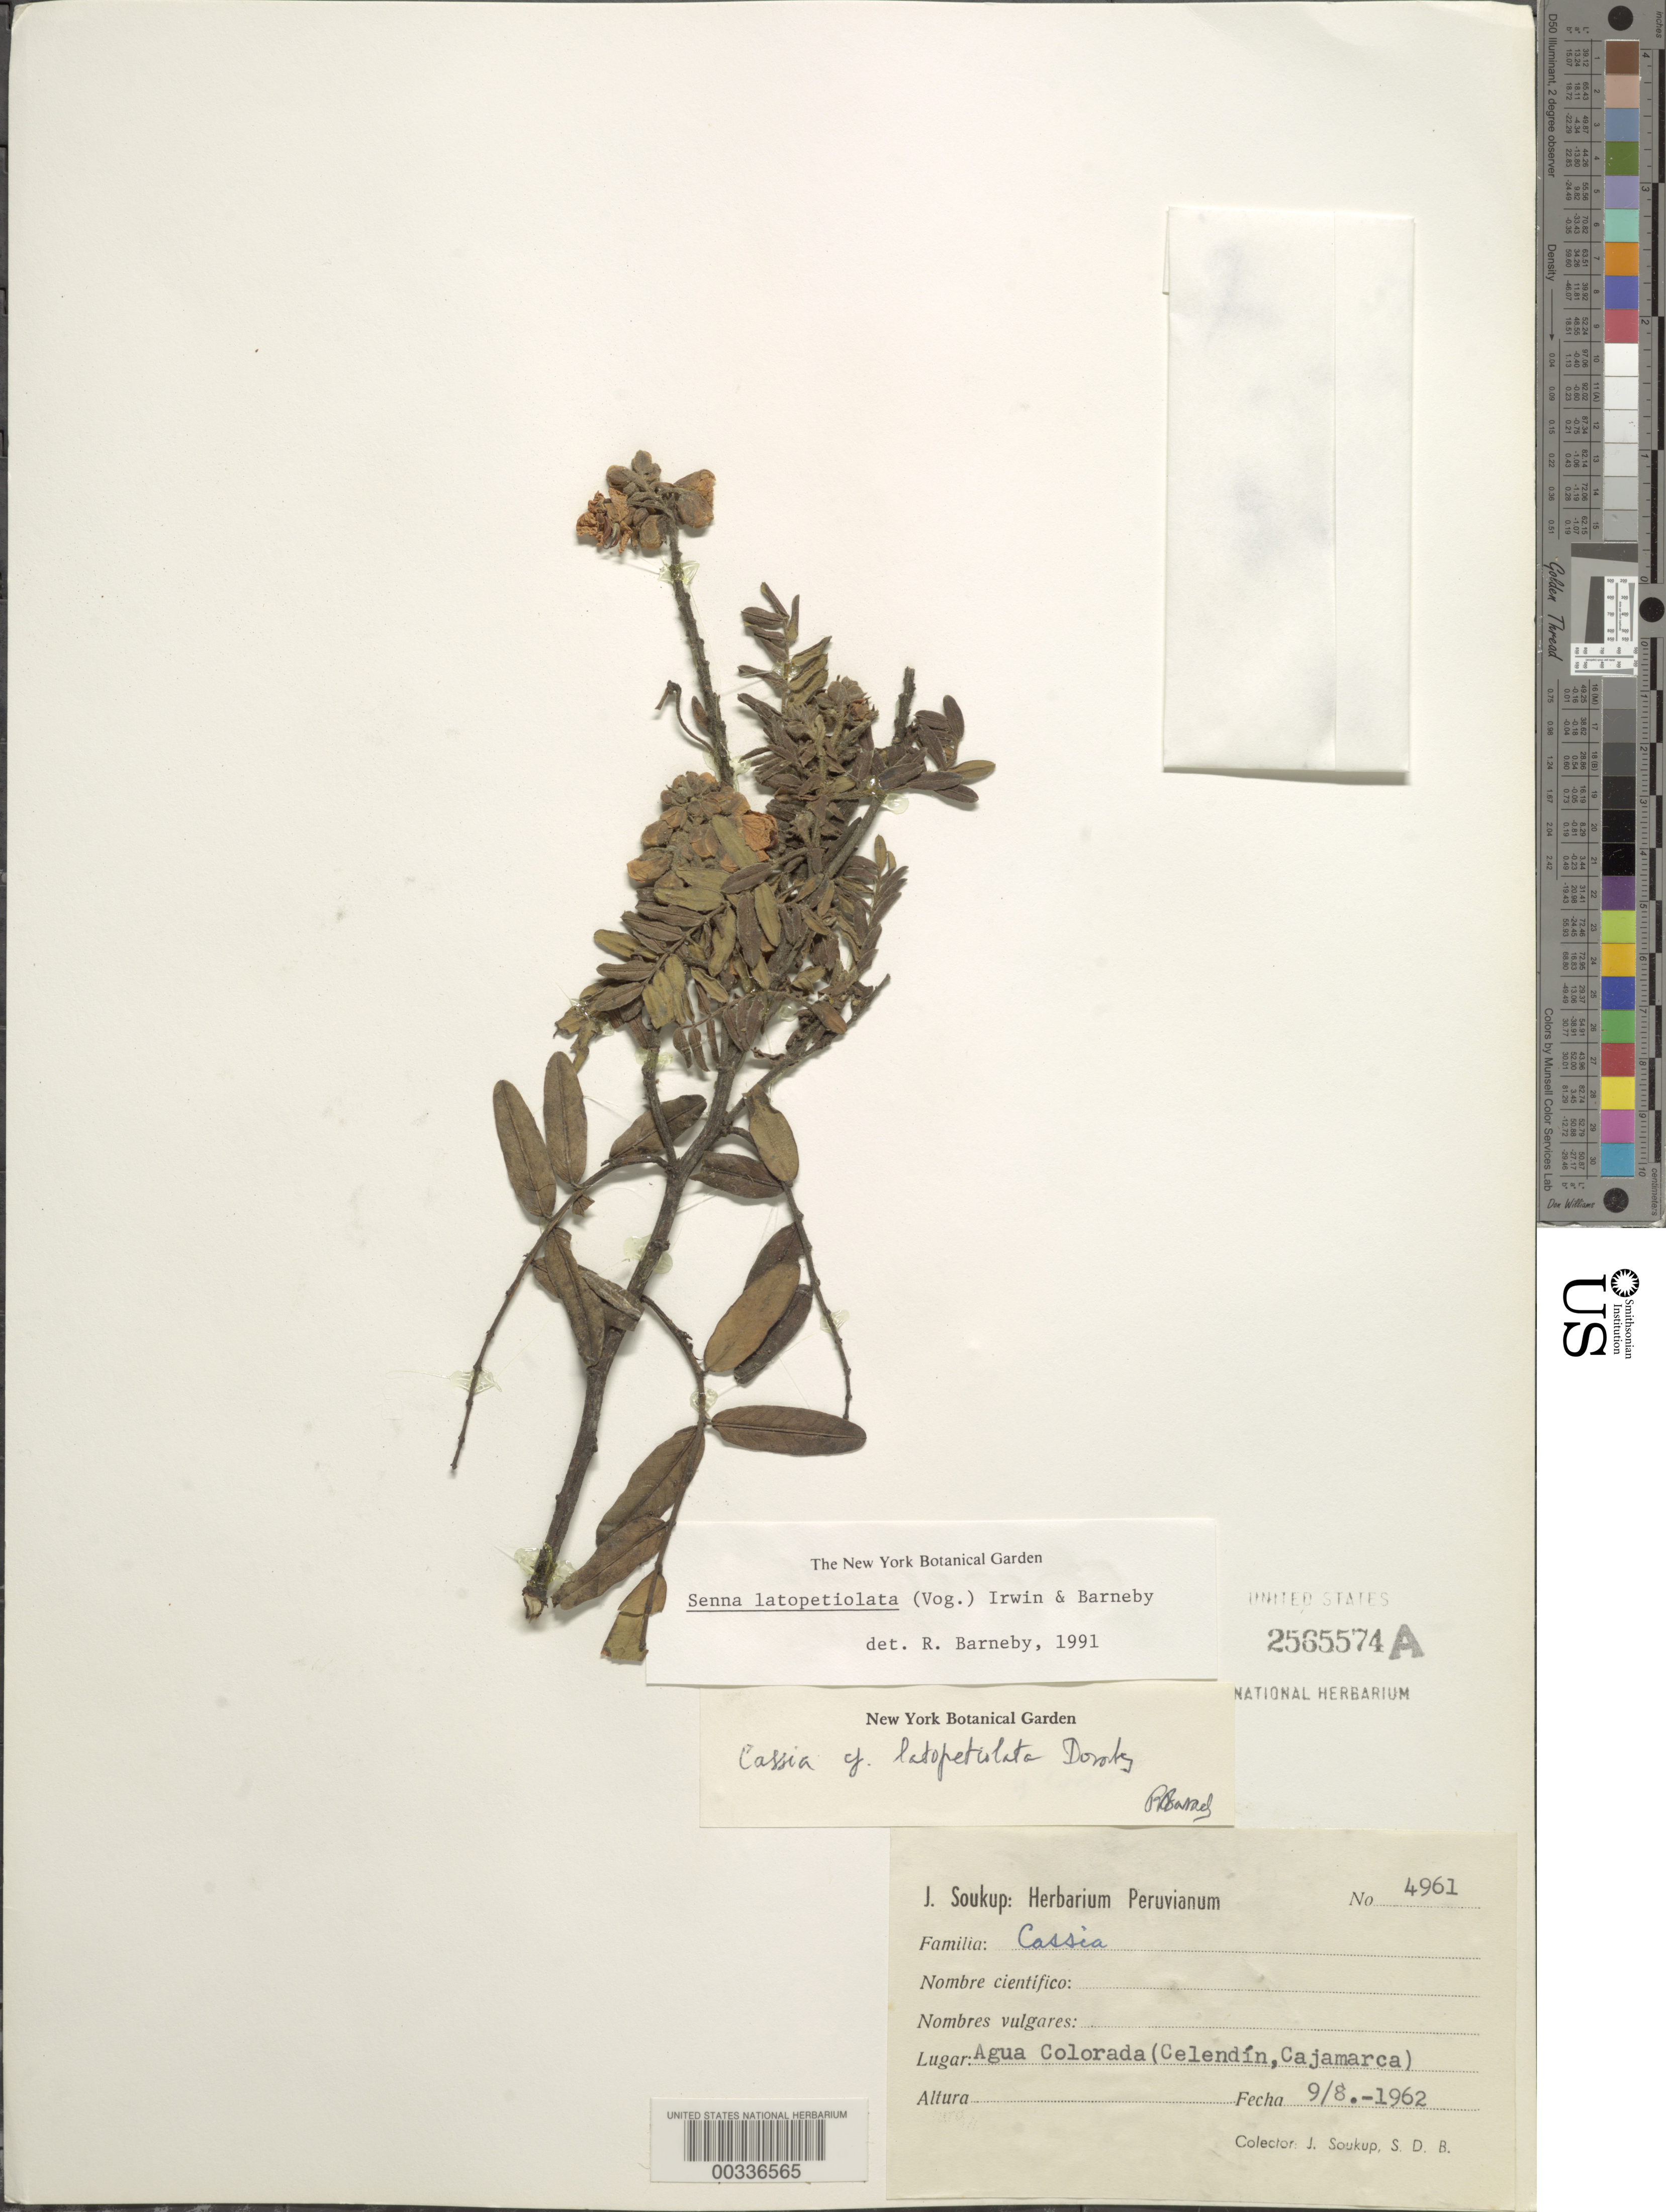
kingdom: Plantae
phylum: Tracheophyta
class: Magnoliopsida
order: Fabales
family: Fabaceae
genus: Senna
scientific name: Senna latopetiolata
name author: (Vogel) H.S. Irwin & Barneby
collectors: J. J. Soukup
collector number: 4961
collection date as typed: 09 Aug 1962 or 08 Sep 1962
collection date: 1962-08-09 or 1962-09-08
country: Peru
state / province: Cajamarca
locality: Agua Colorada (Celendín)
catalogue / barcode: US 2565574A